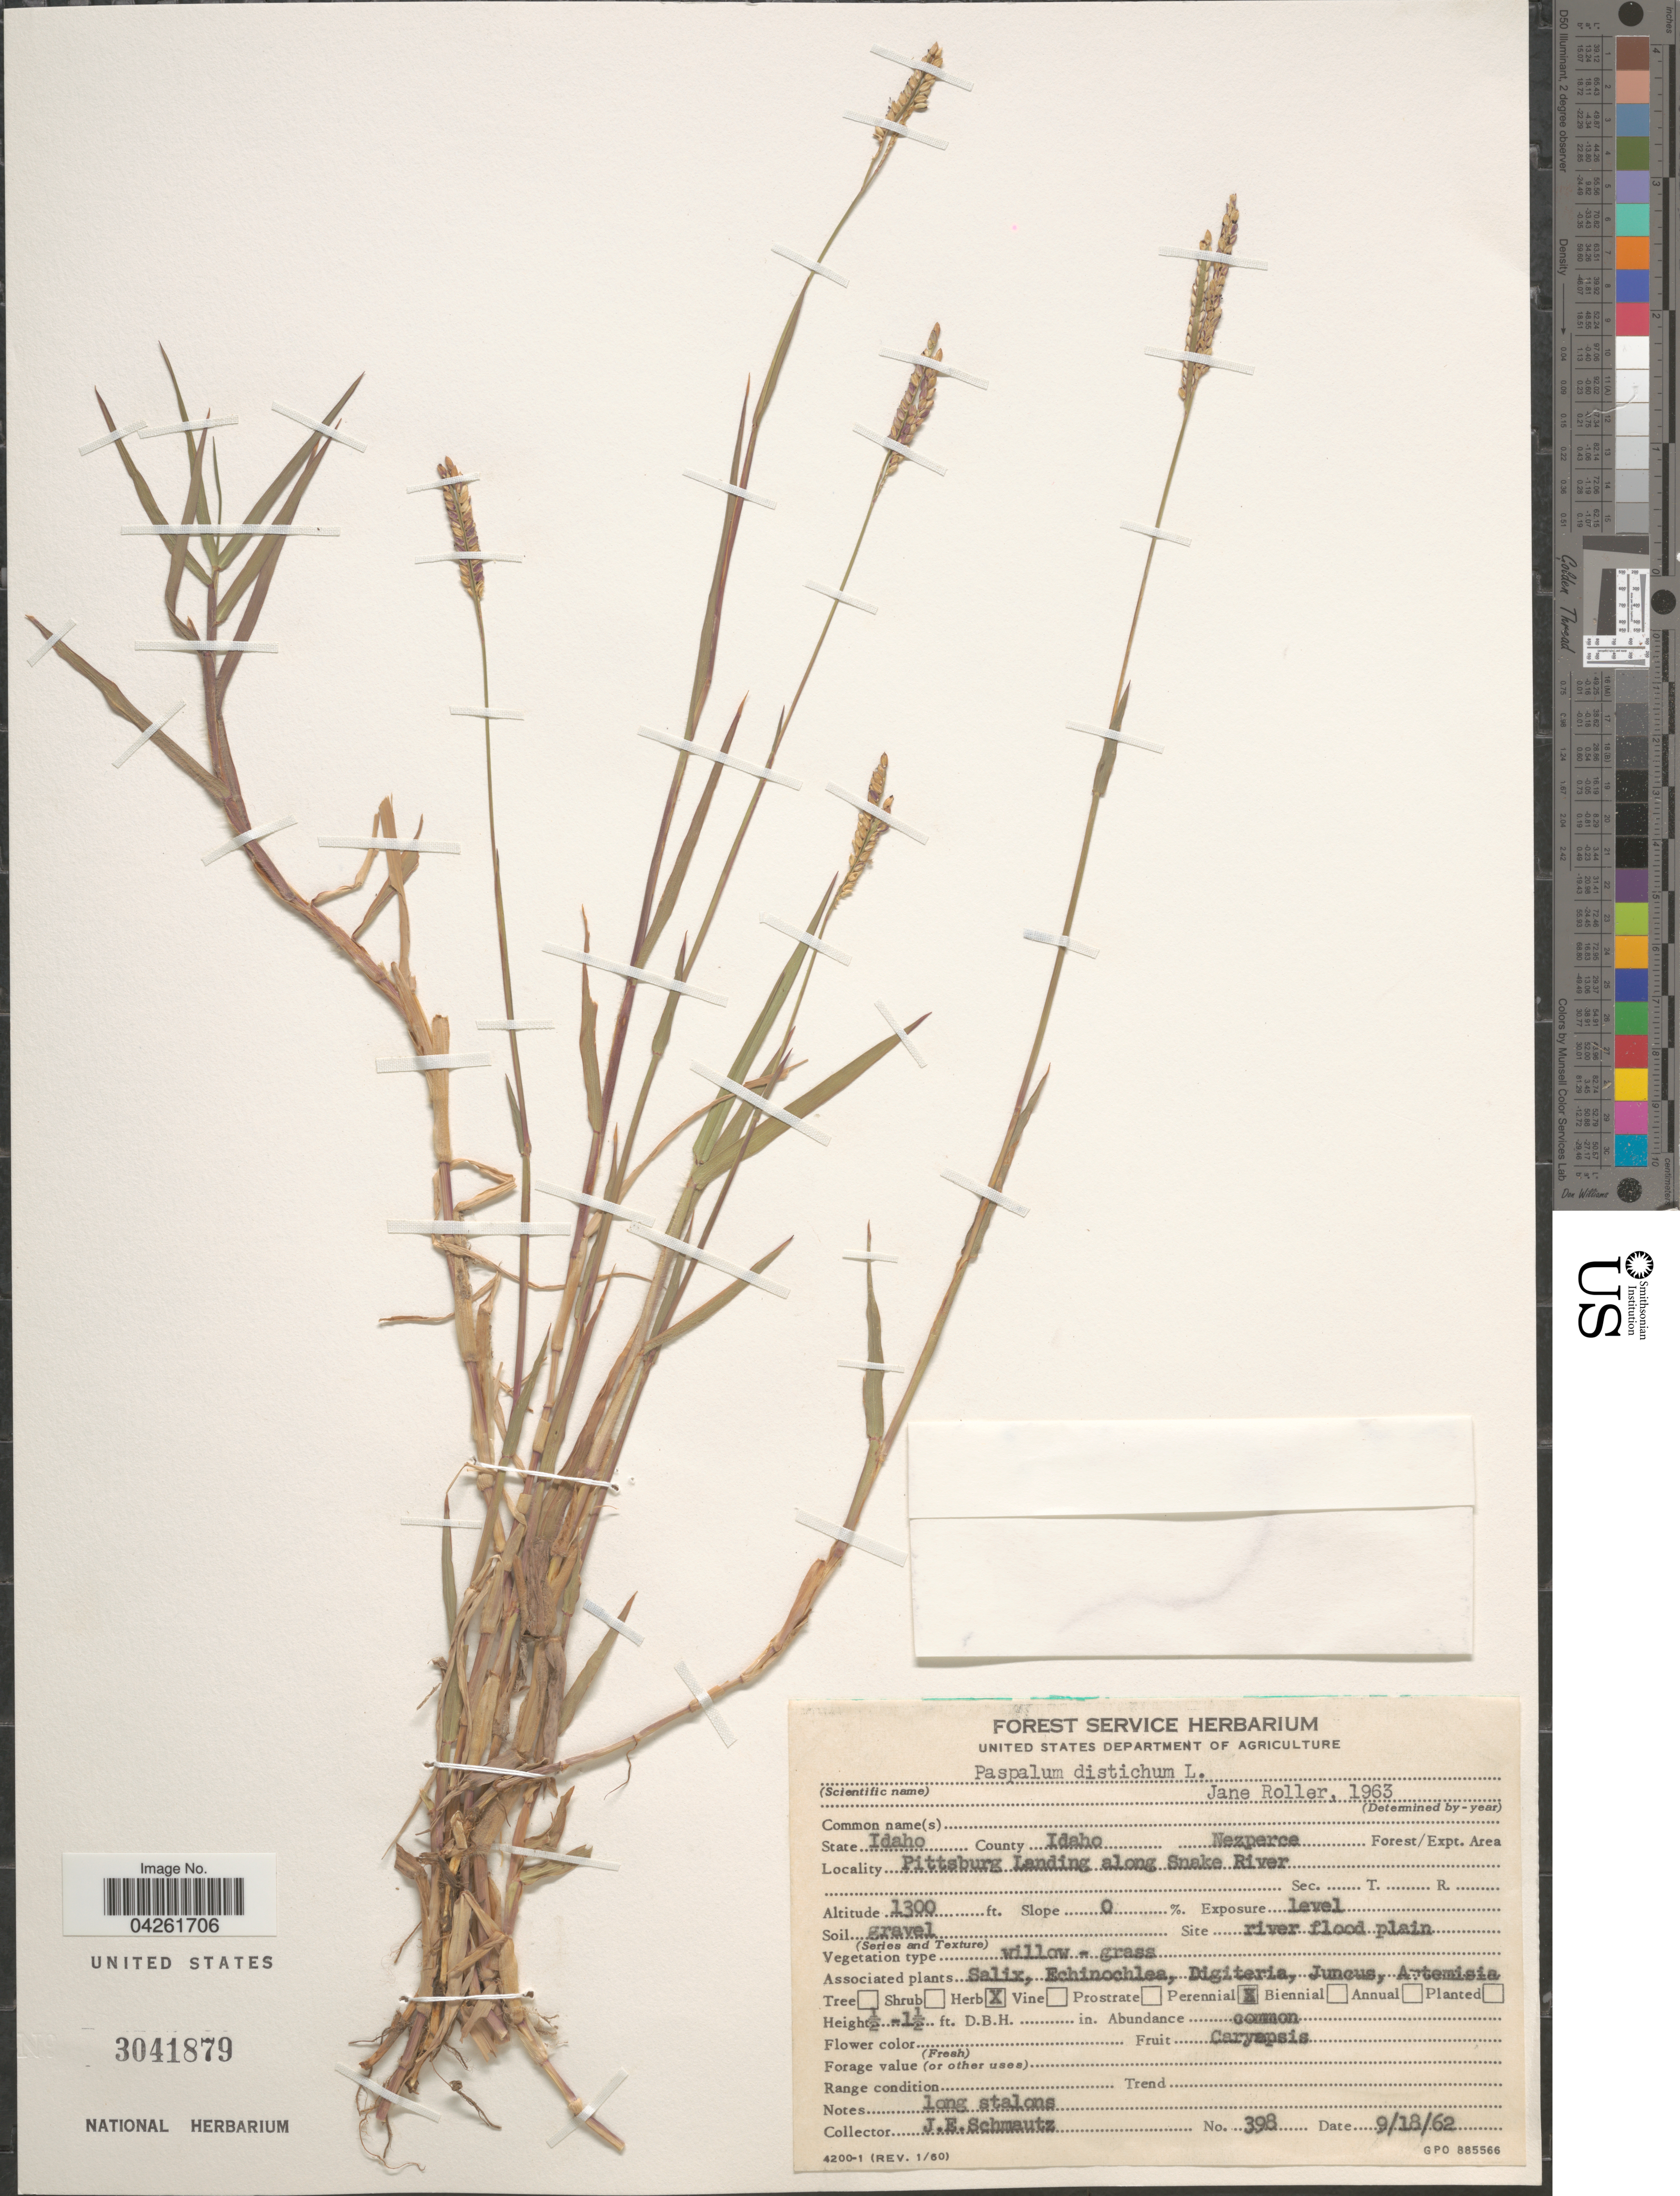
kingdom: Plantae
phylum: Tracheophyta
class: Liliopsida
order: Poales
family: Poaceae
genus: Paspalum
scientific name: Paspalum distichum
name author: L.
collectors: J. Schmautz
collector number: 398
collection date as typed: Transcribed d/m/y: 18/9/62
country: United States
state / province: Idaho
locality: County Idaho. Nezperce Forest/Expt. Area. Pittsburg Landing along Snak River.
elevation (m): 396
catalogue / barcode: US 3041879